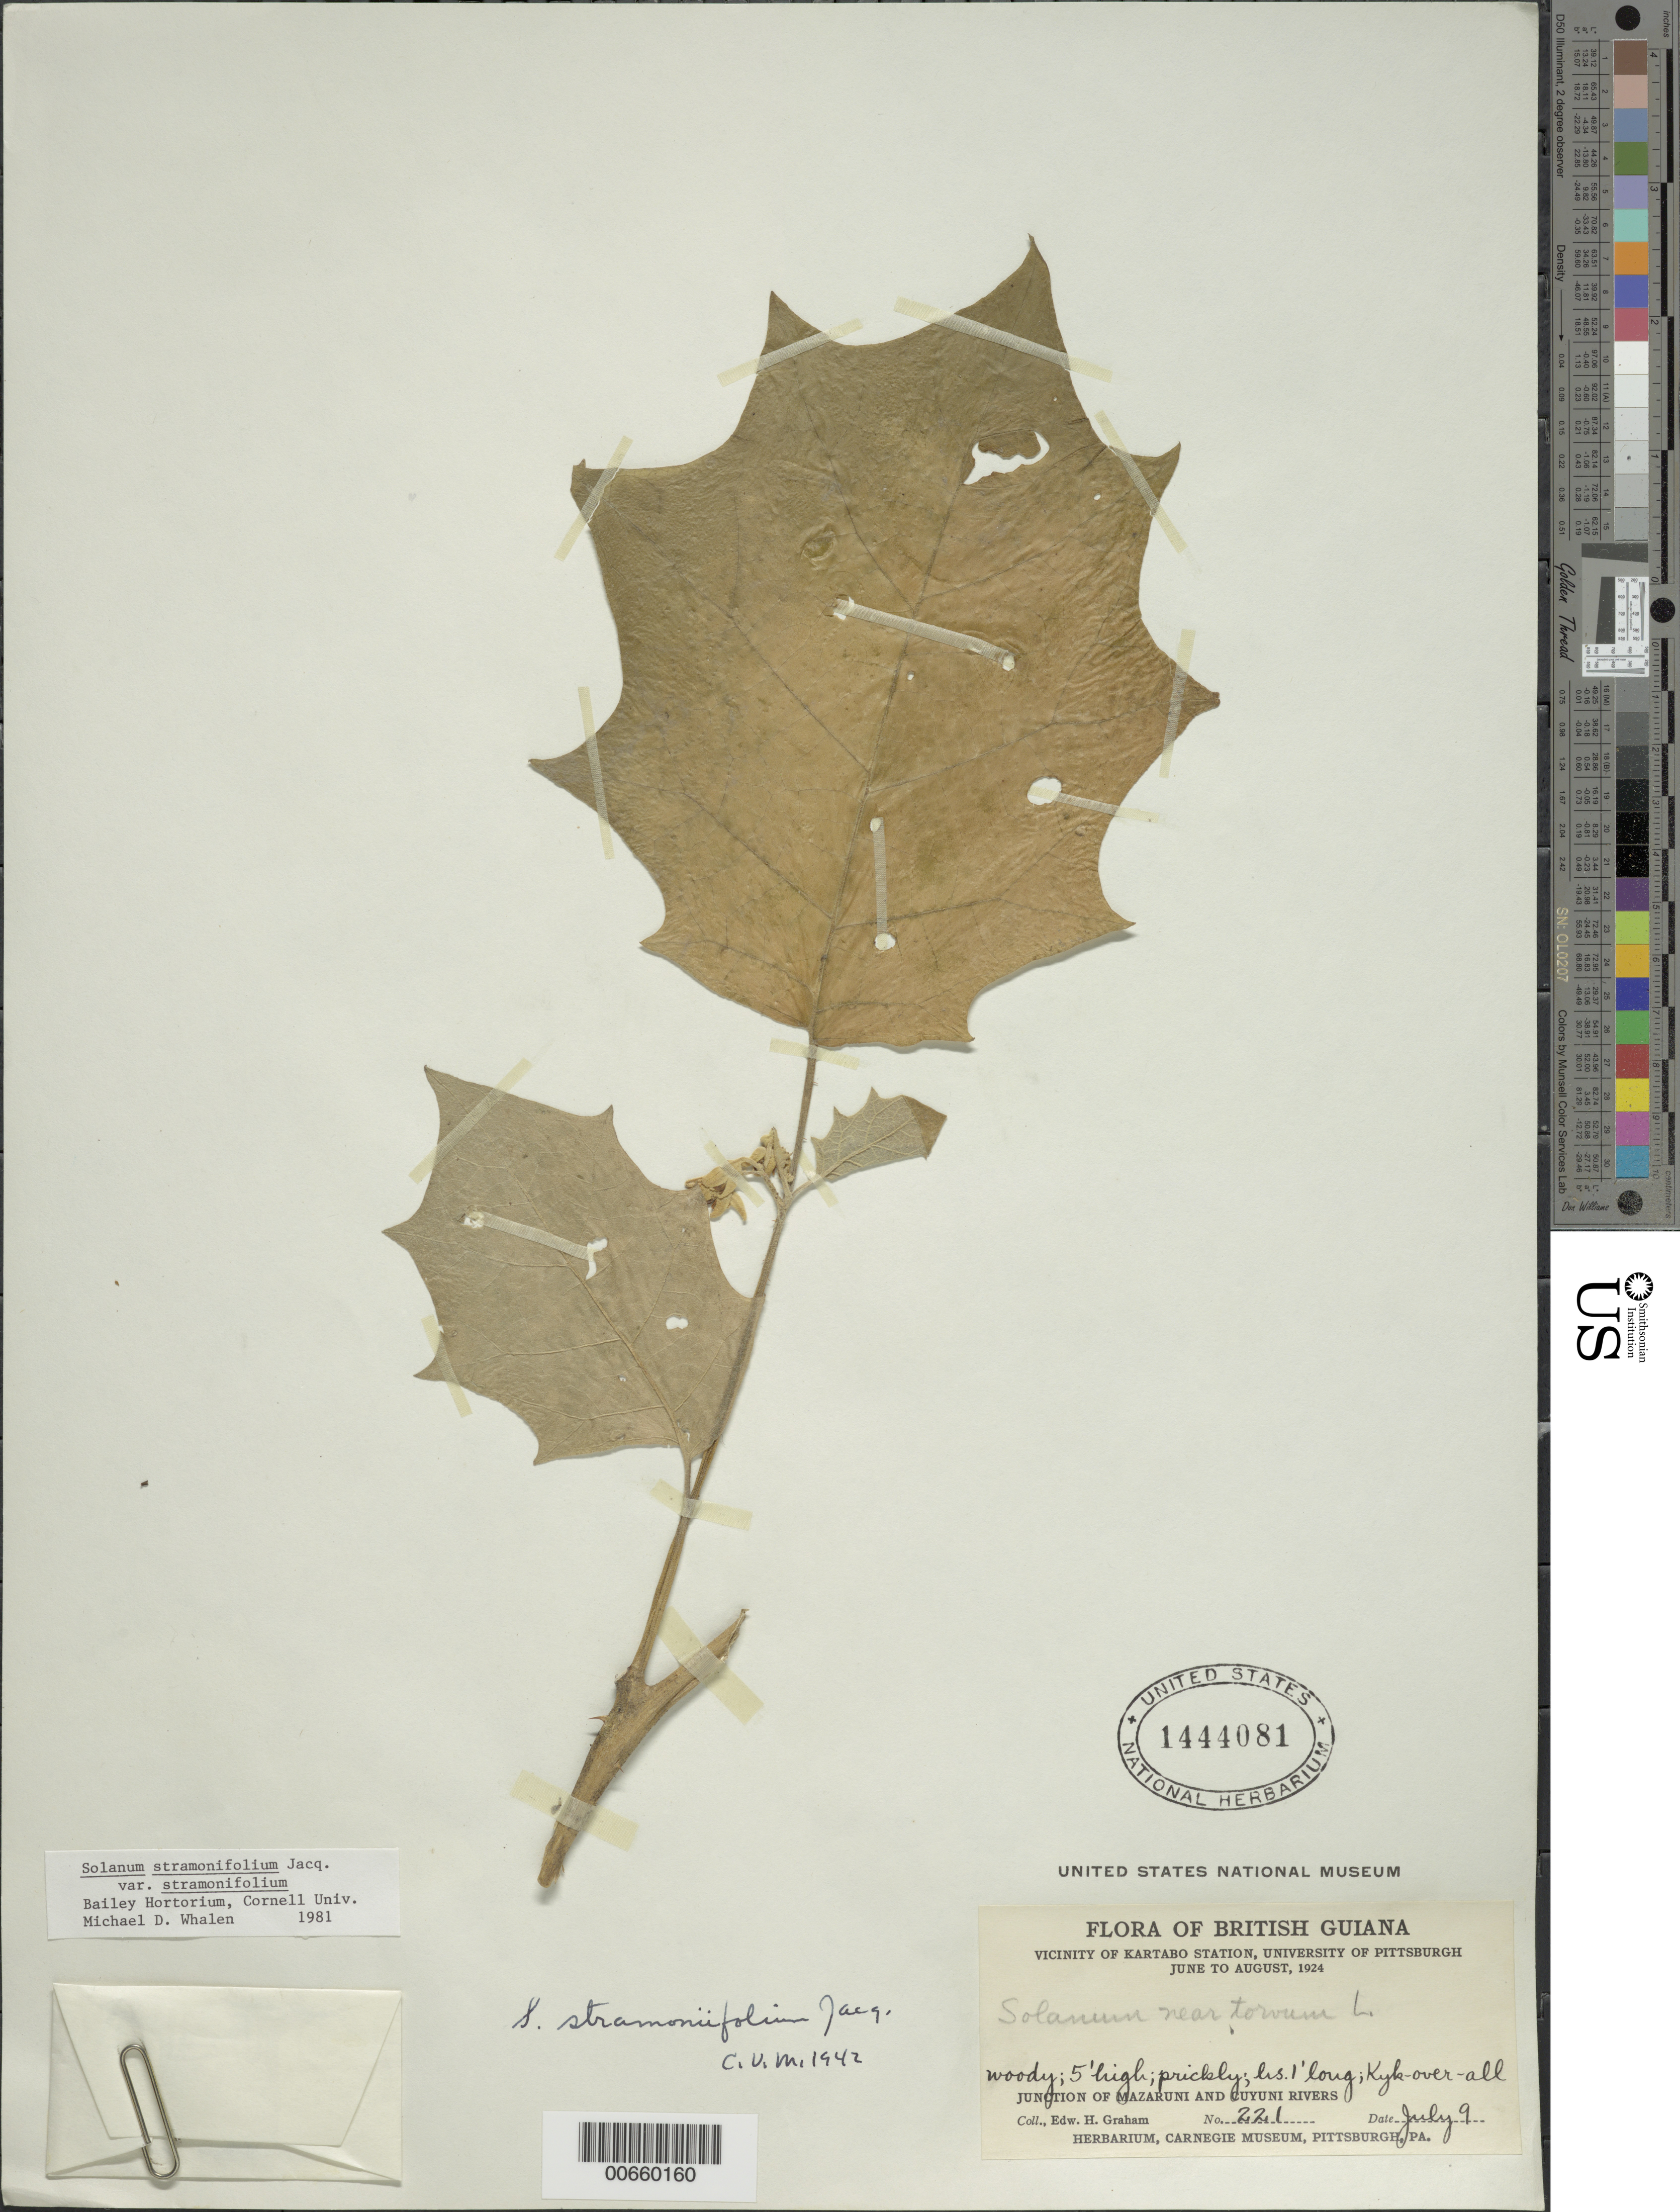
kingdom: Plantae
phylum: Tracheophyta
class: Magnoliopsida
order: Solanales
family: Solanaceae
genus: Solanum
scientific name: Solanum stramoniifolium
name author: Jacq.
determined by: Whalen, M. D.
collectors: E. H. Graham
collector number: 221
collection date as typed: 7 Jul 1924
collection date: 1924-07-07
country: Guyana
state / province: Cuyuni-Mazaruni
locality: Kyk-over-all, Kartabo Station, vic., junction of Mazaruni & Cuyuni rivers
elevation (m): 100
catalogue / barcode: US 1444081